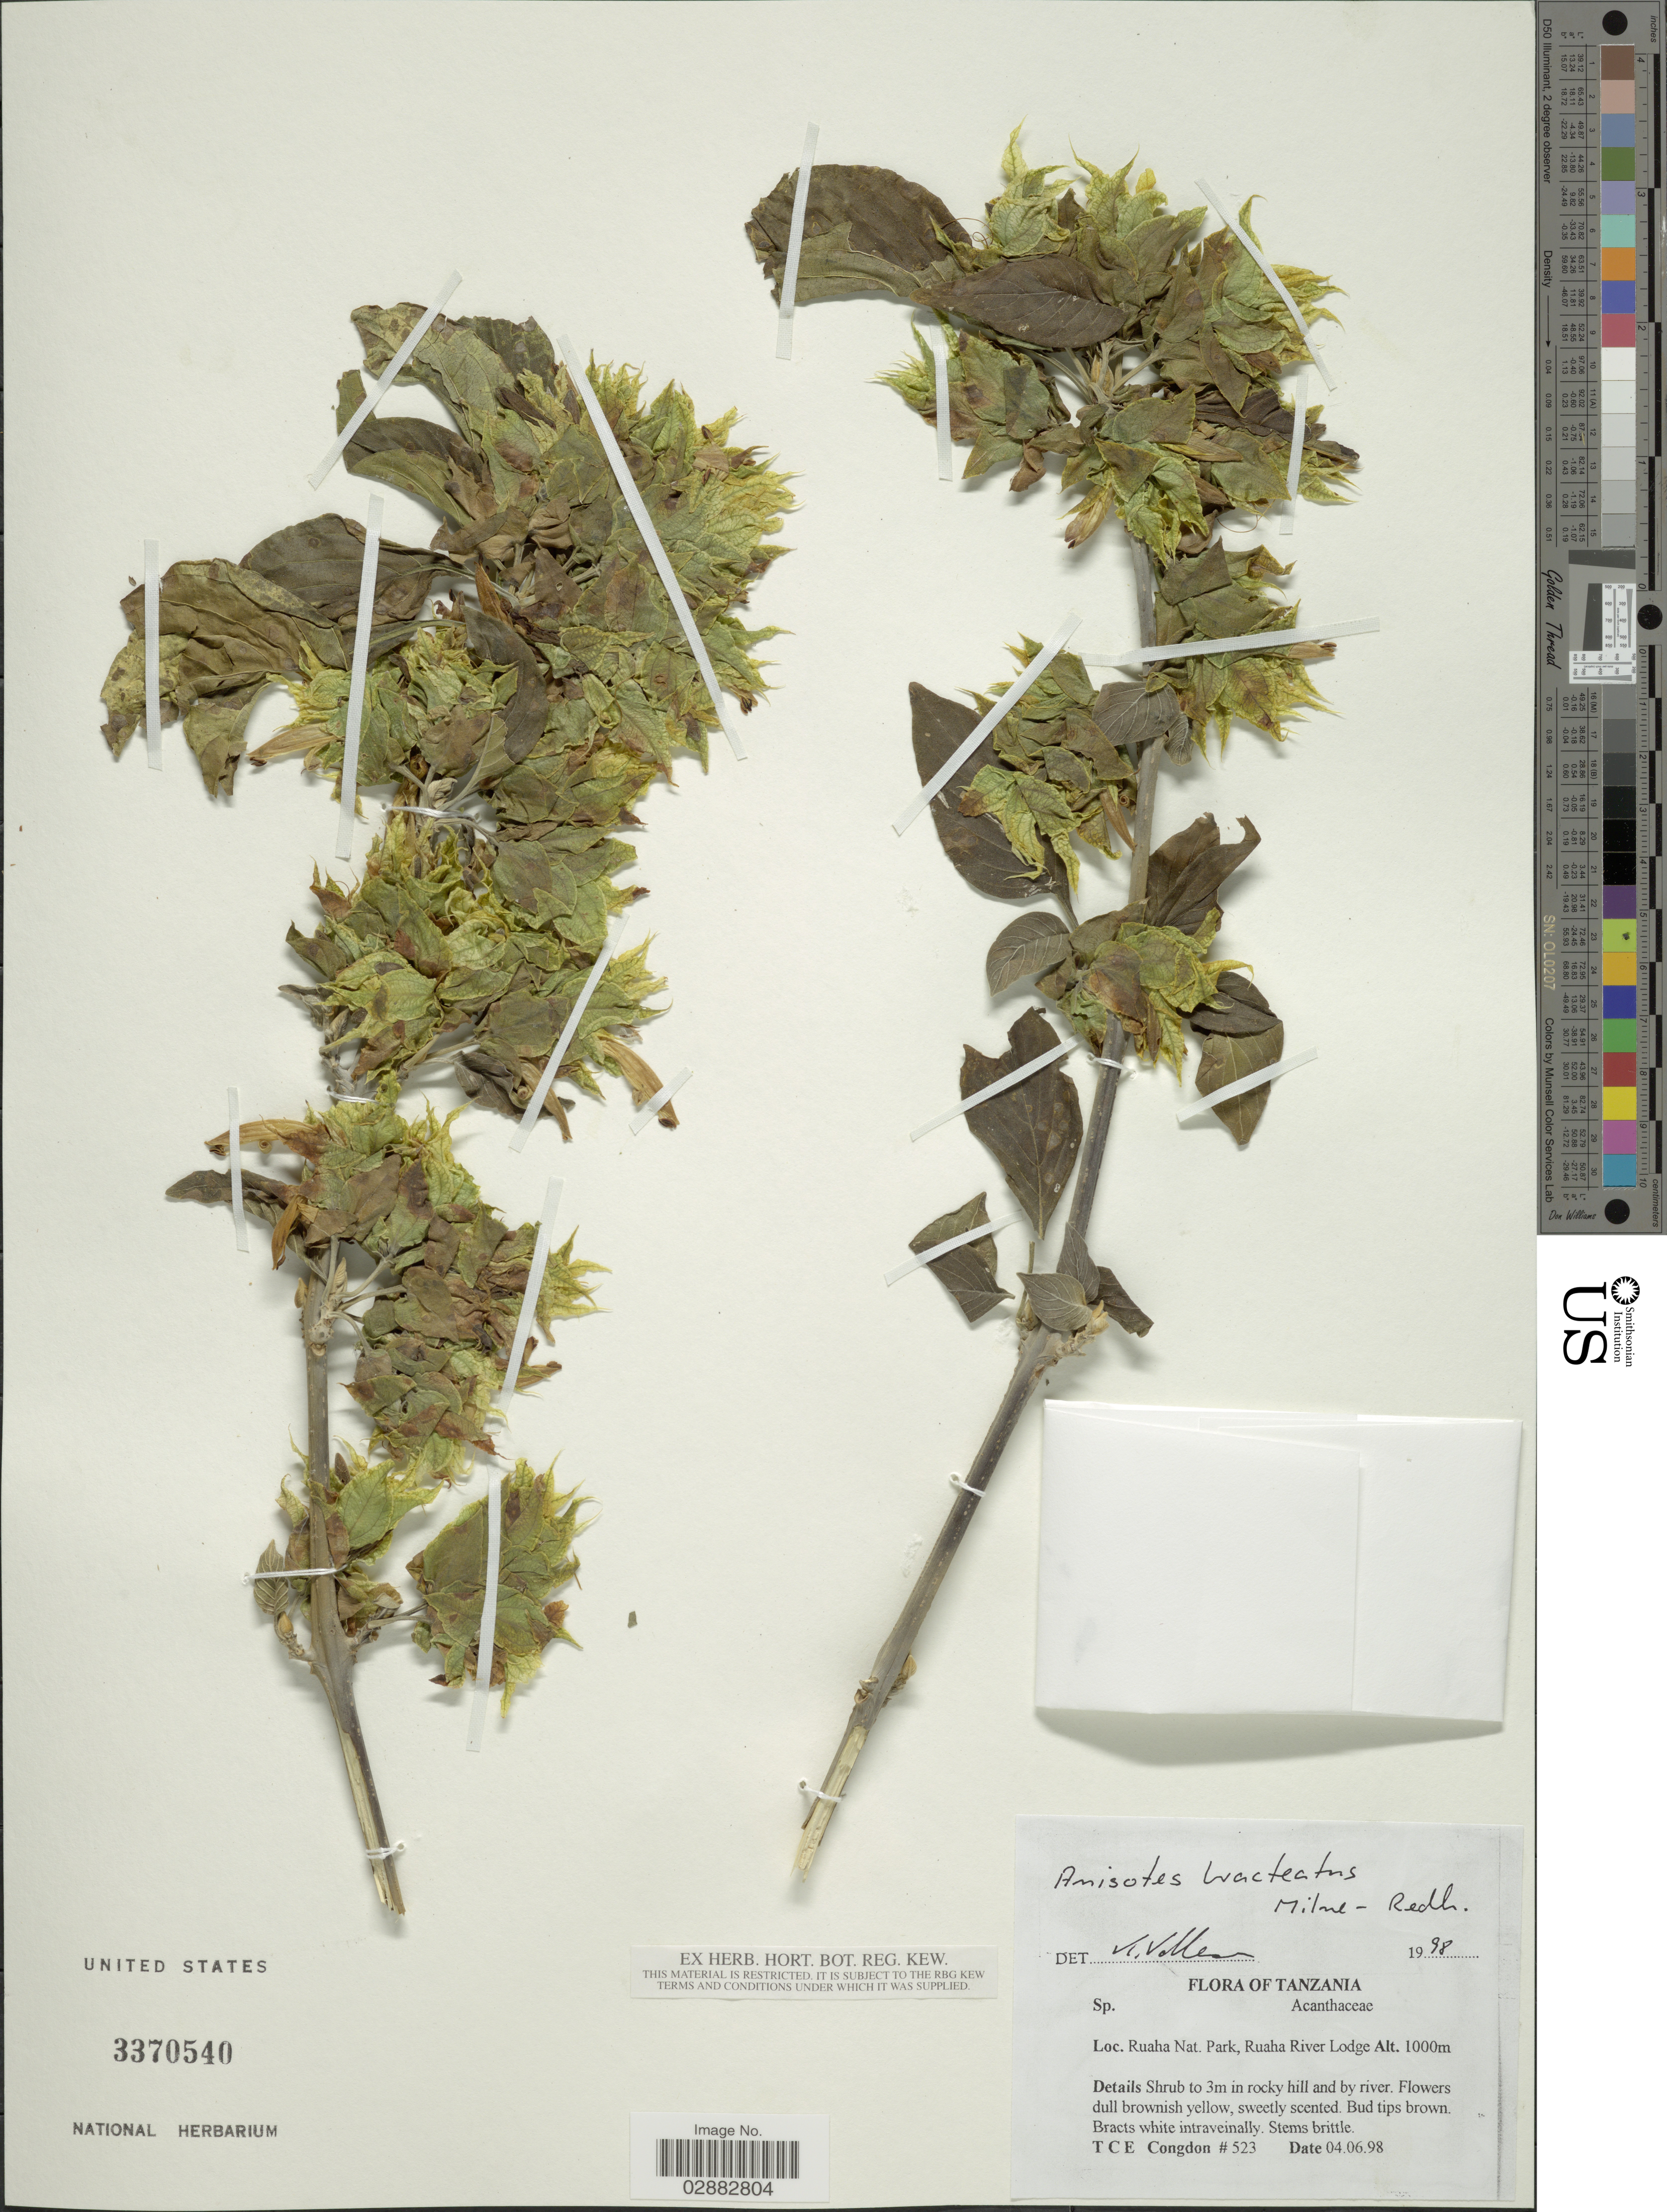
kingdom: Plantae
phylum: Tracheophyta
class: Magnoliopsida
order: Lamiales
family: Acanthaceae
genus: Anisotes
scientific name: Anisotes bracteatus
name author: Milne-Redh.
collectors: T. Congdon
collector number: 523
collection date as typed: Transcribed d/m/y: 4/6/98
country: Tanzania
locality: Ruaha Nat. Park, Ruaha River Lodge.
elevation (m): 1000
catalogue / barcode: US 3370540